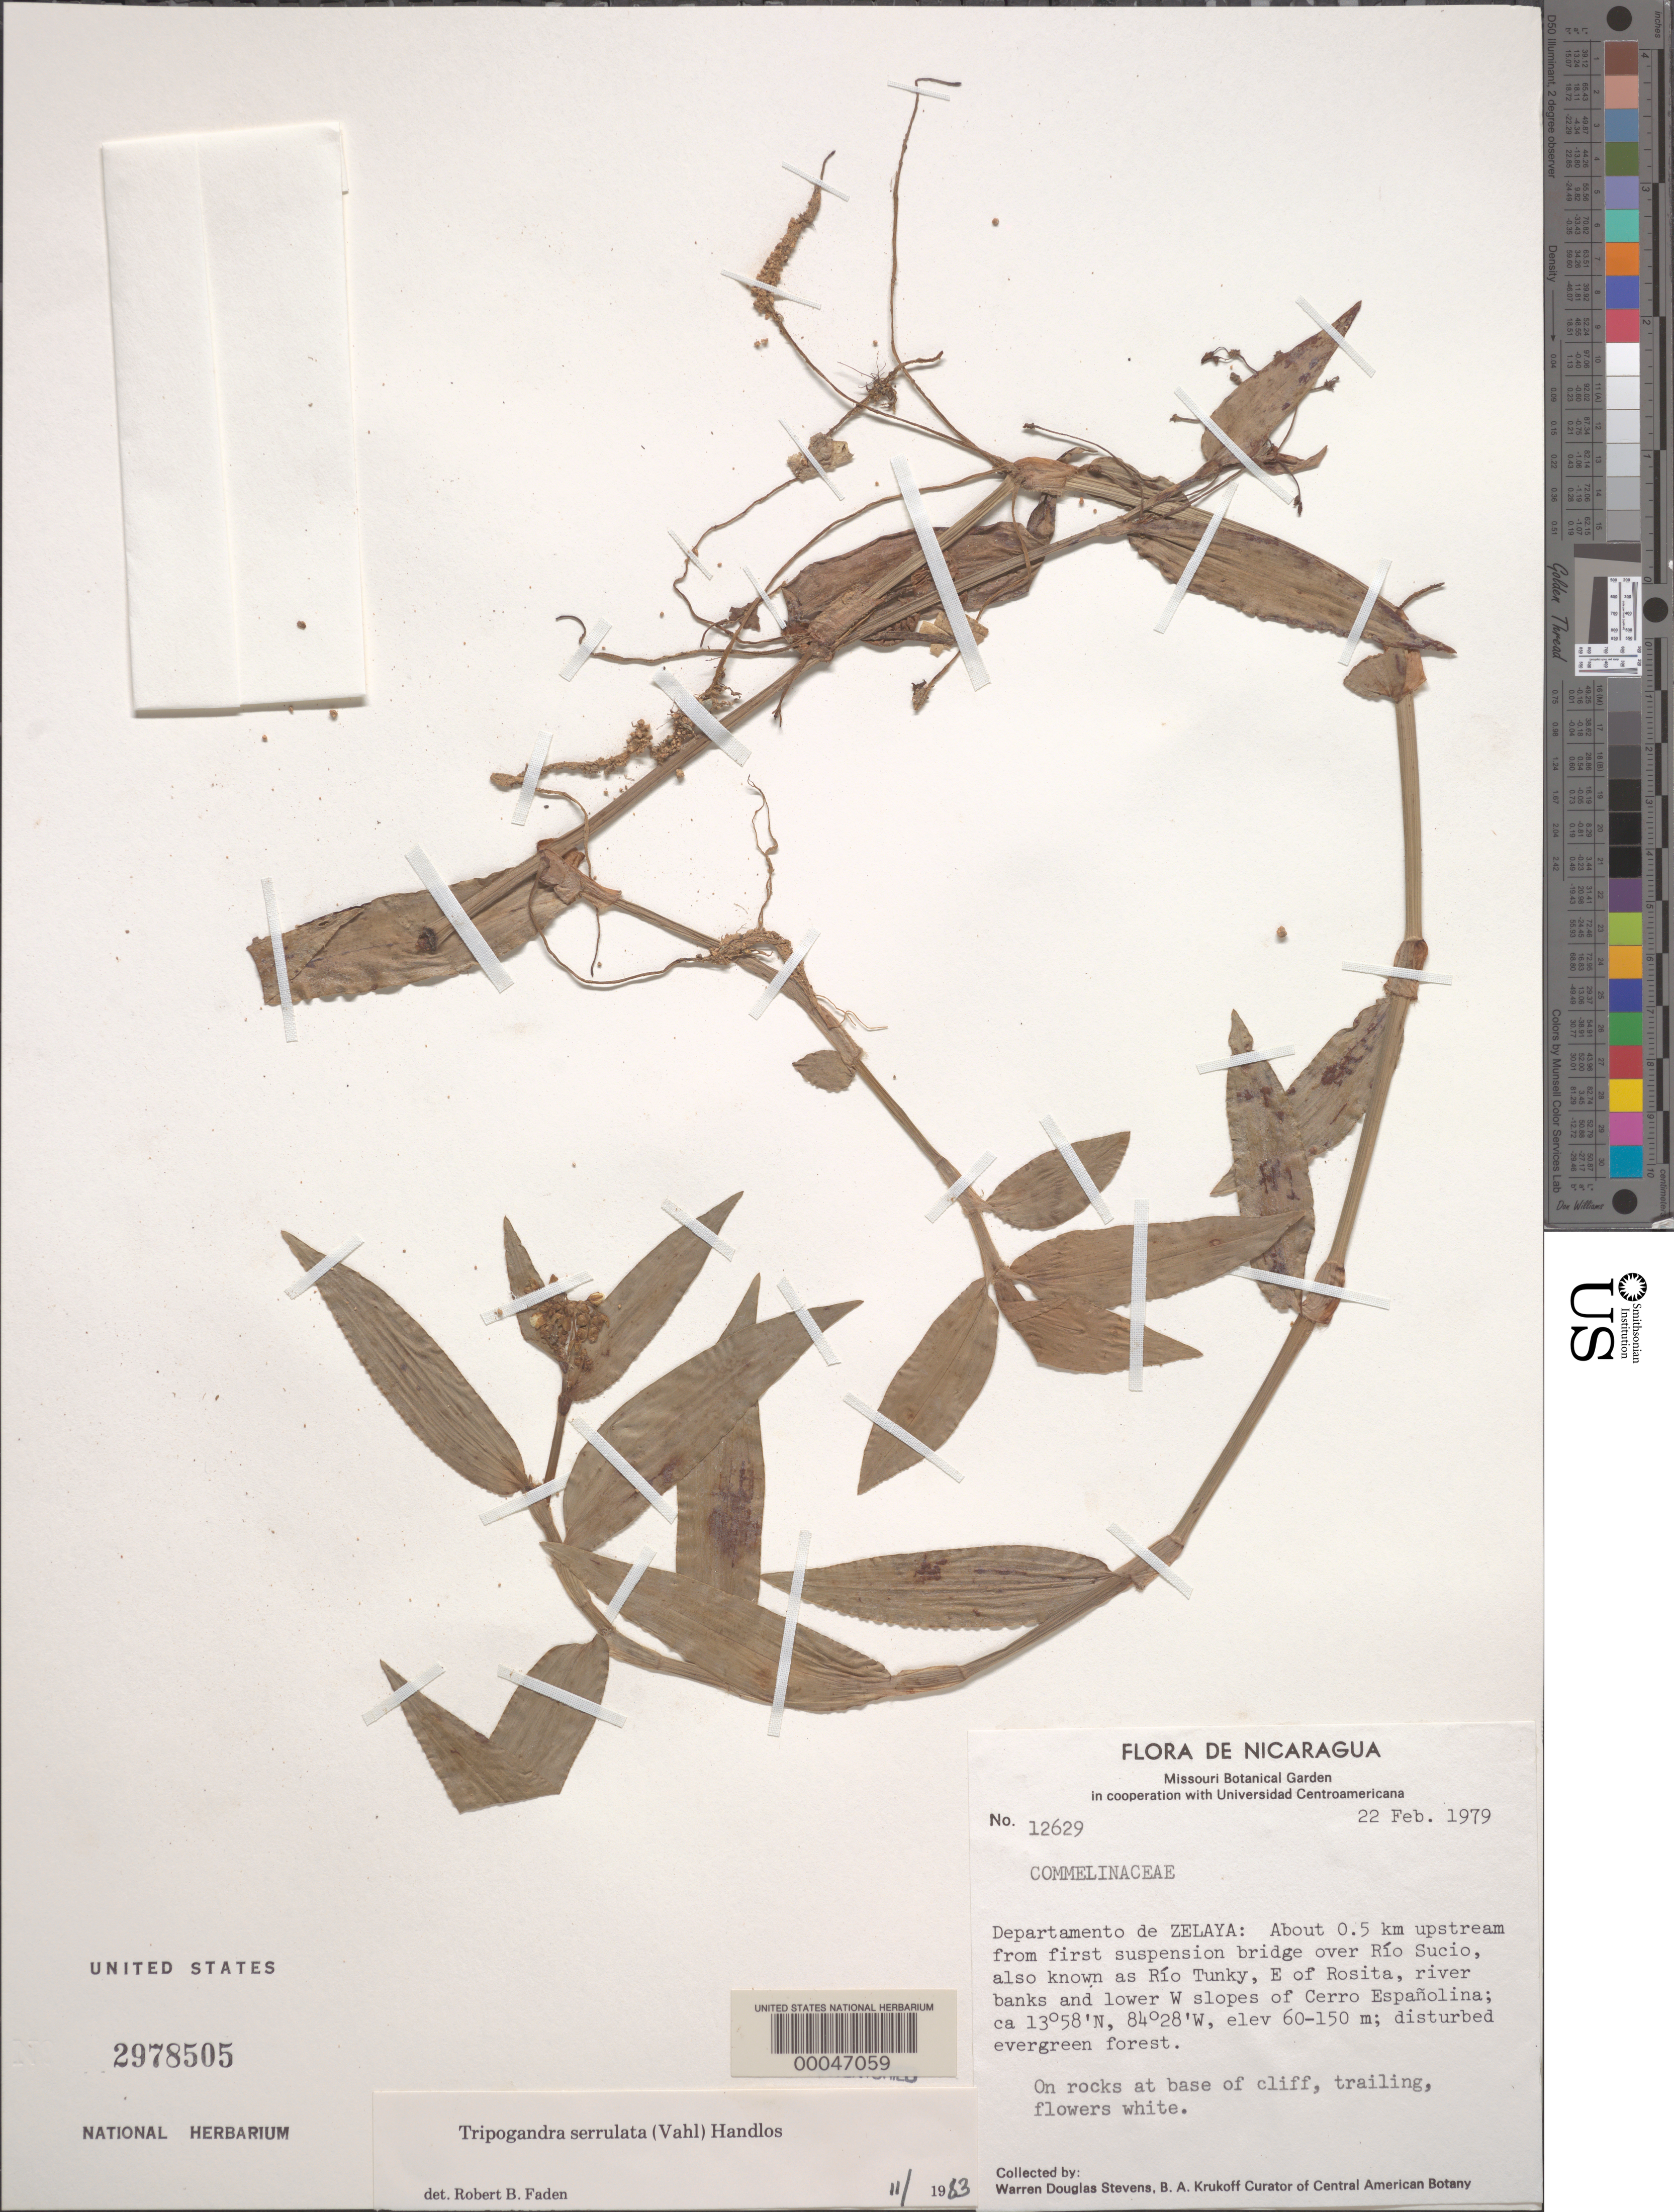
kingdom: Plantae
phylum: Tracheophyta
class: Liliopsida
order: Commelinales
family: Commelinaceae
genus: Tripogandra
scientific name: Tripogandra serrulata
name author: (Vahl) Handlos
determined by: Faden, Robert B., (US), Smithsonian Institution - National Museum of Natural History (UNITED STATES)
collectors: W. D. Stevens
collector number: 12629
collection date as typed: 22 Feb 1979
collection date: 1979-02-22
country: Nicaragua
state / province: Atlántico Norte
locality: Rio sucio, e of rosita, cerro espanolina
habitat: Rocks at base of cliffs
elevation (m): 60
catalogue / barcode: US 2978505